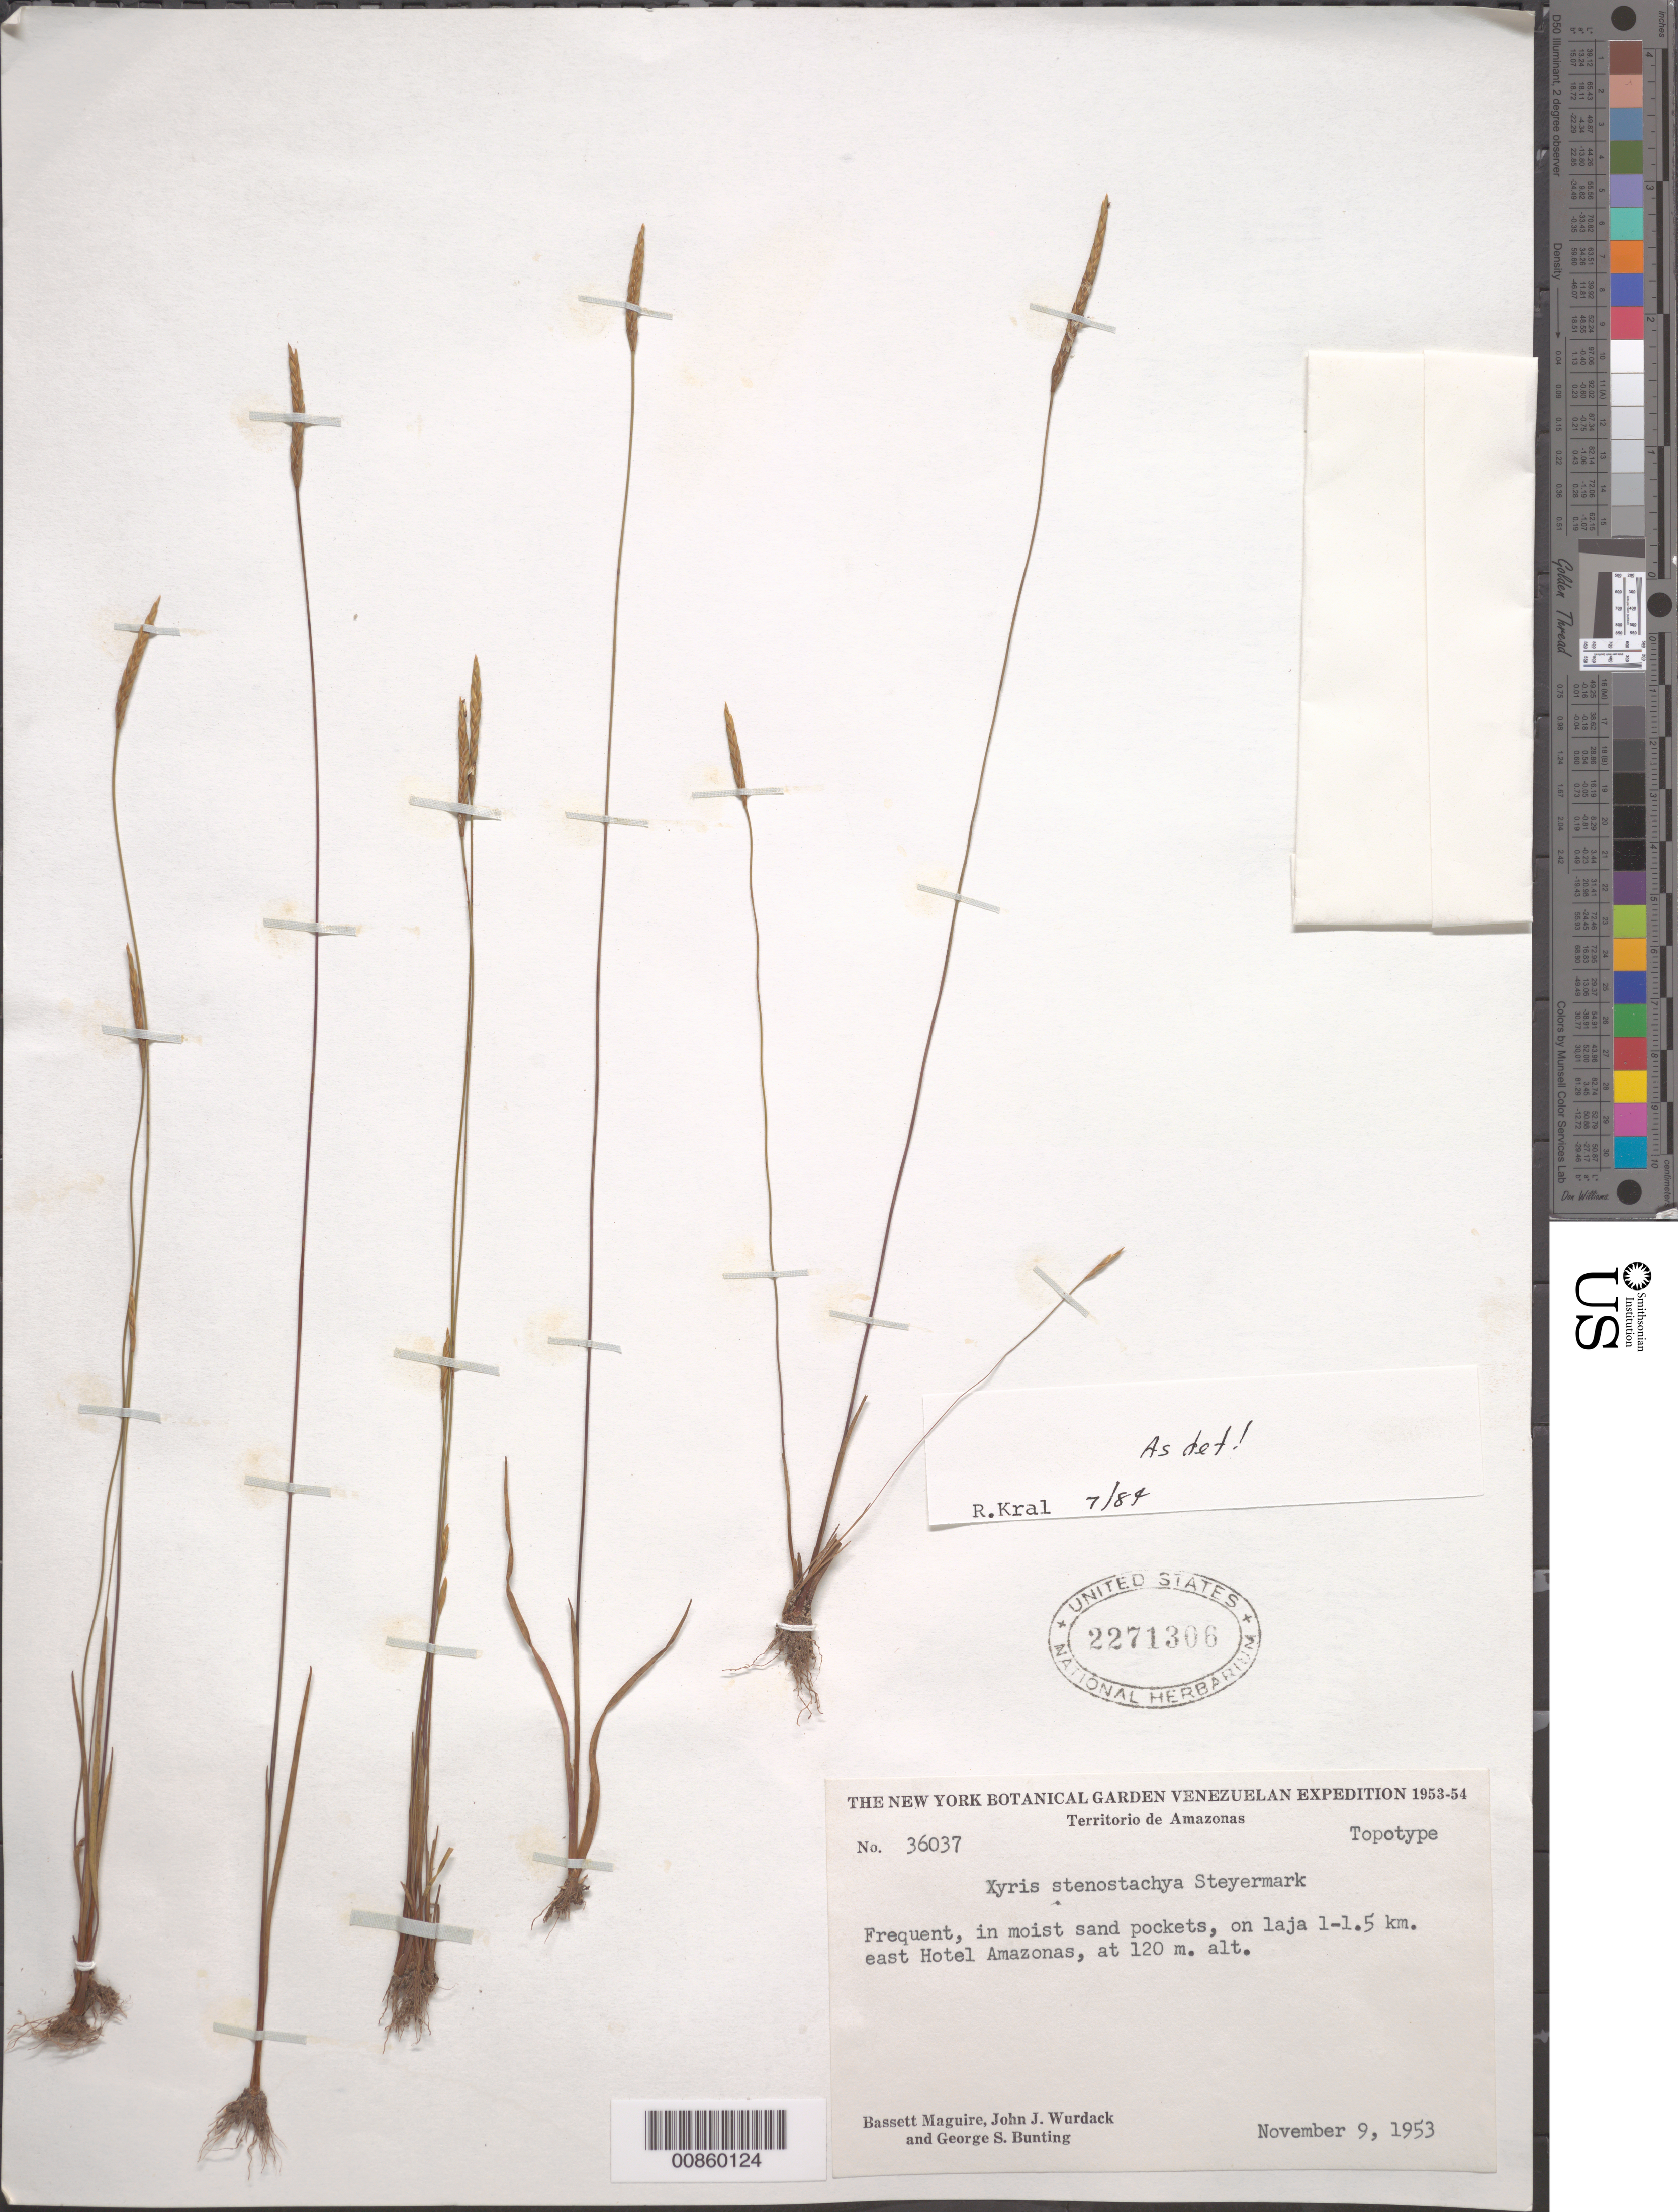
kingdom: Plantae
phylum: Tracheophyta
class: Liliopsida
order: Poales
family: Xyridaceae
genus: Xyris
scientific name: Xyris stenostachya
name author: Steyerm.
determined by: Kral, Robert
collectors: B. Maguire, J. J. Wurdack & G. S. Bunting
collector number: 36037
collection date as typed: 9-Nov-53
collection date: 1953-11-09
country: Venezuela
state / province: Amazonas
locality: Puerto Ayacucho, 1-1.5 km E of Hotel Amazonas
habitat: Moist sand pockets on laja.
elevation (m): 120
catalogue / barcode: US 2271306